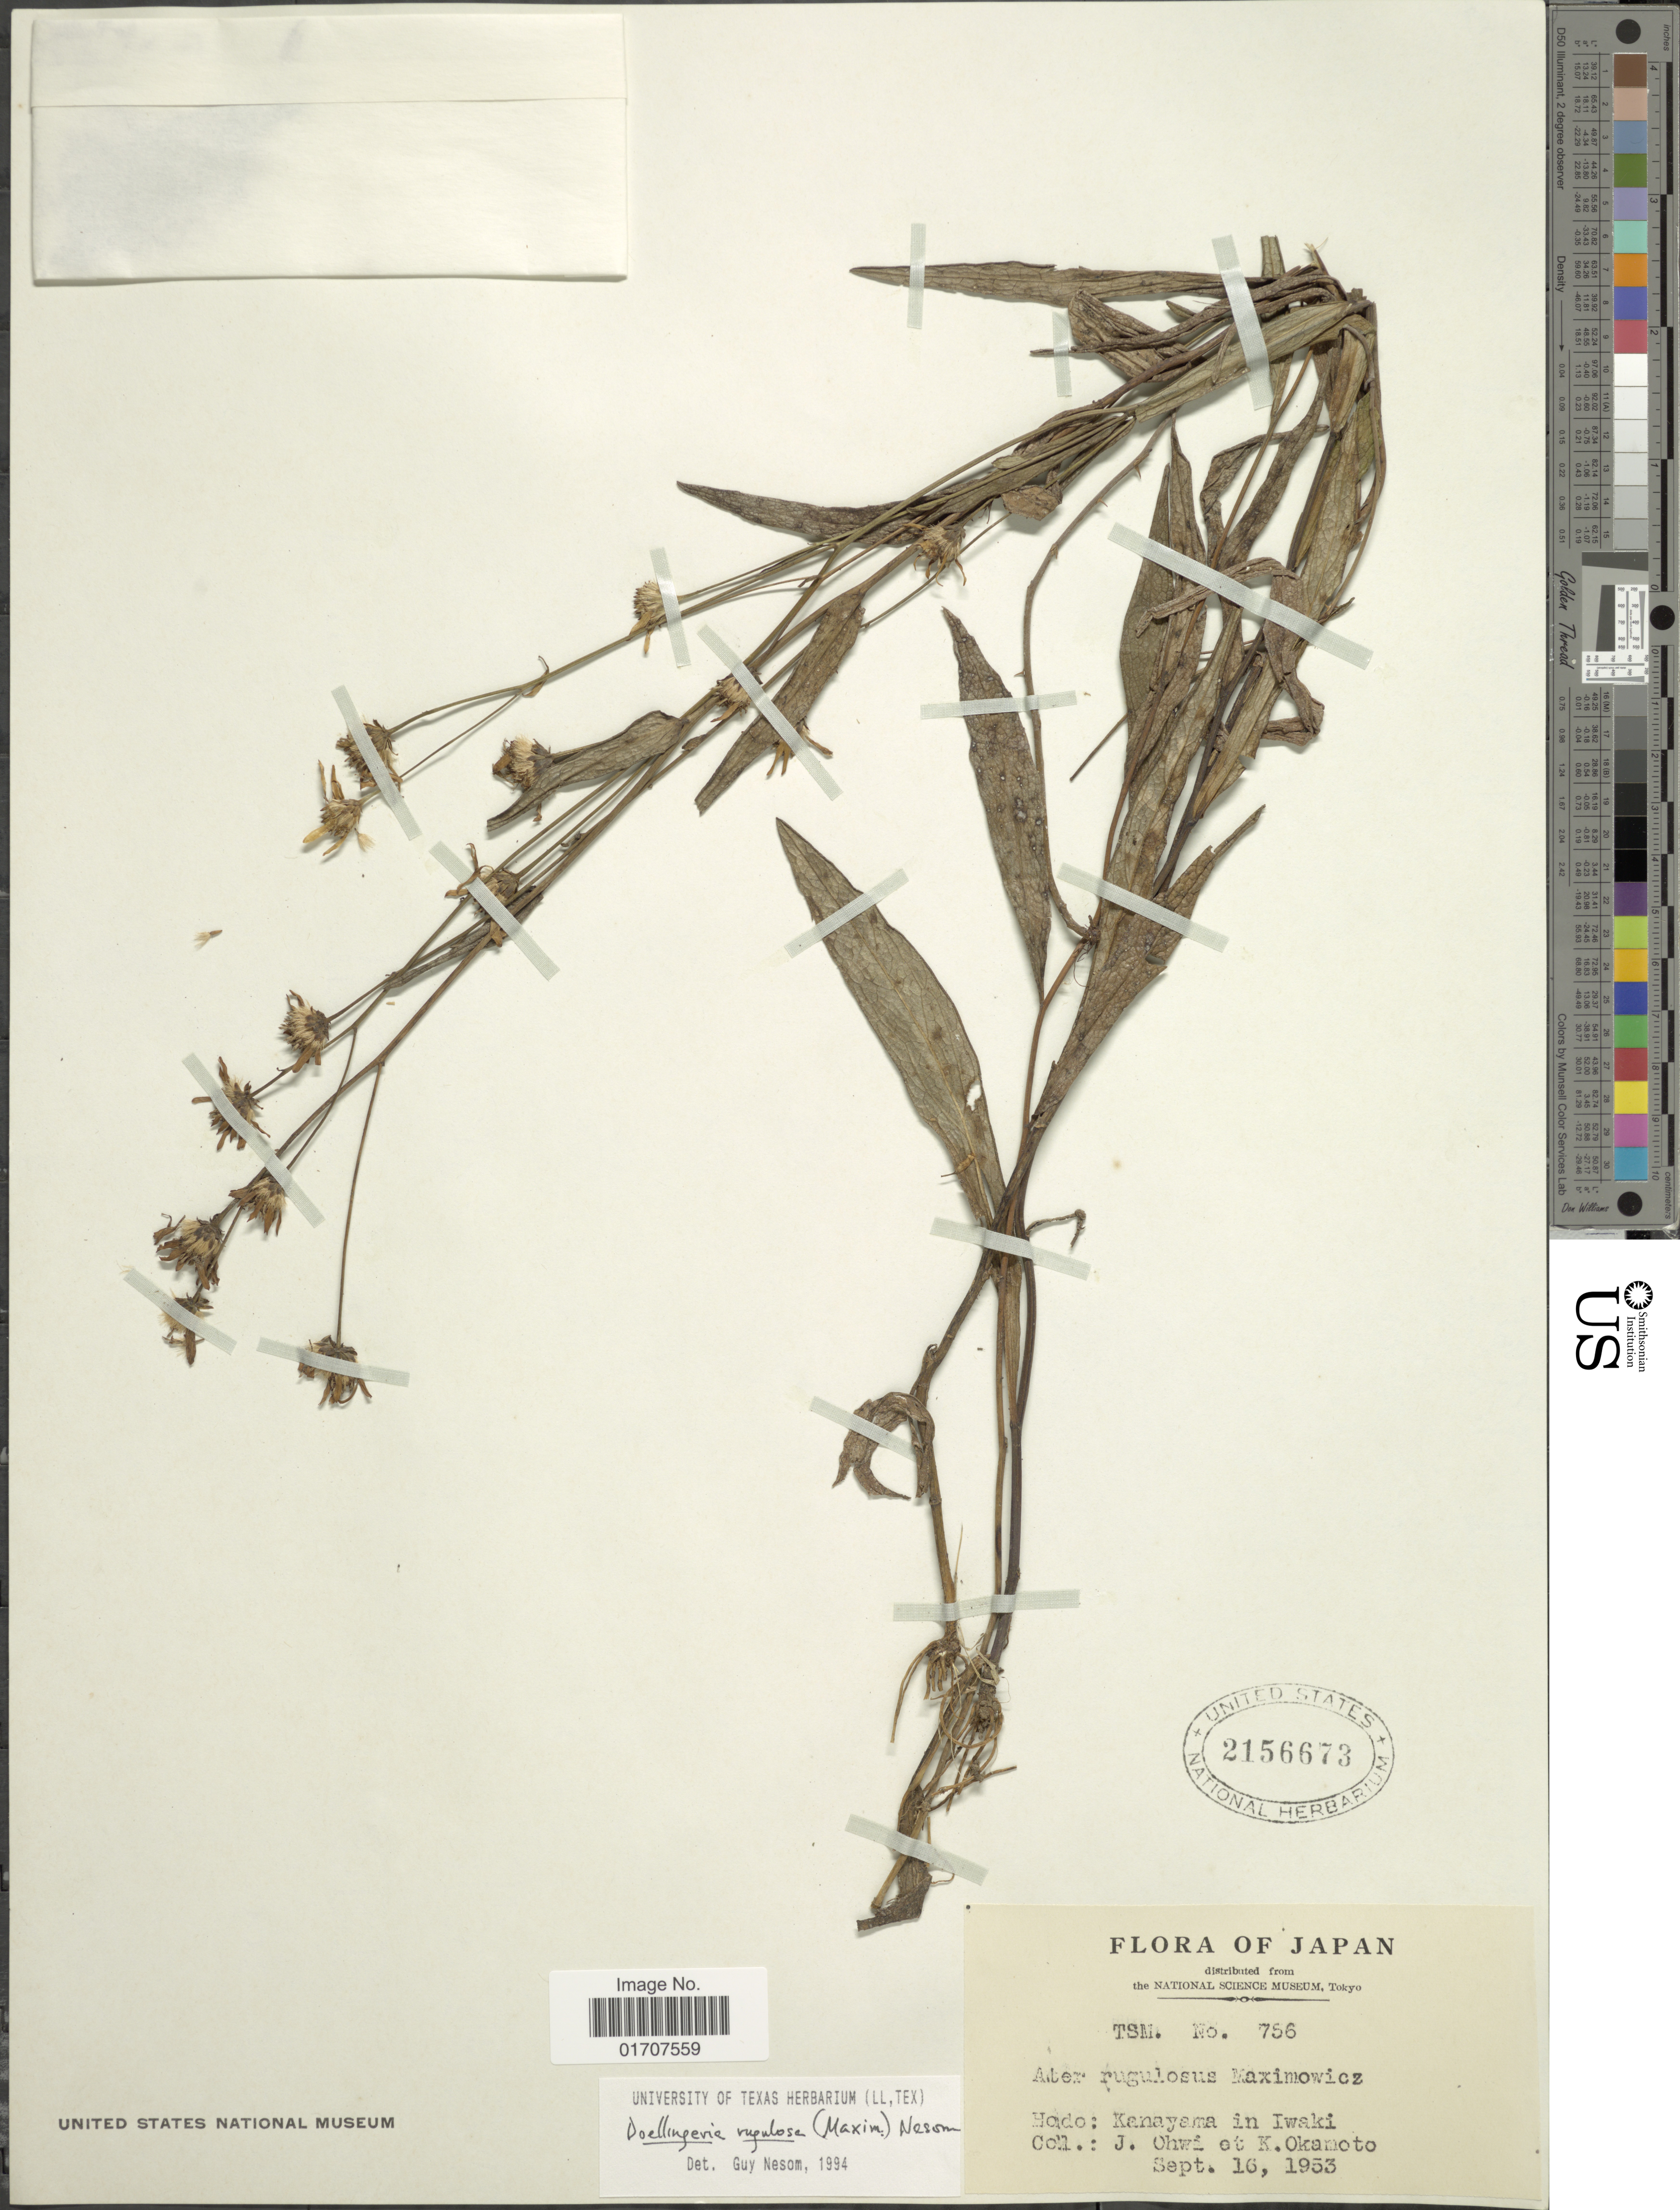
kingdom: Plantae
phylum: Tracheophyta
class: Magnoliopsida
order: Asterales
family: Asteraceae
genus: Doellingeria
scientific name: Doellingeria rugulosa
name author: (Maxim.) G.L. Nesom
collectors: J. Ohwi & K. Okamoto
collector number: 756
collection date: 1953-09-16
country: Japan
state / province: Kagosima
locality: Hondo: Kanayama in Iwaki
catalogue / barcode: US 2156673